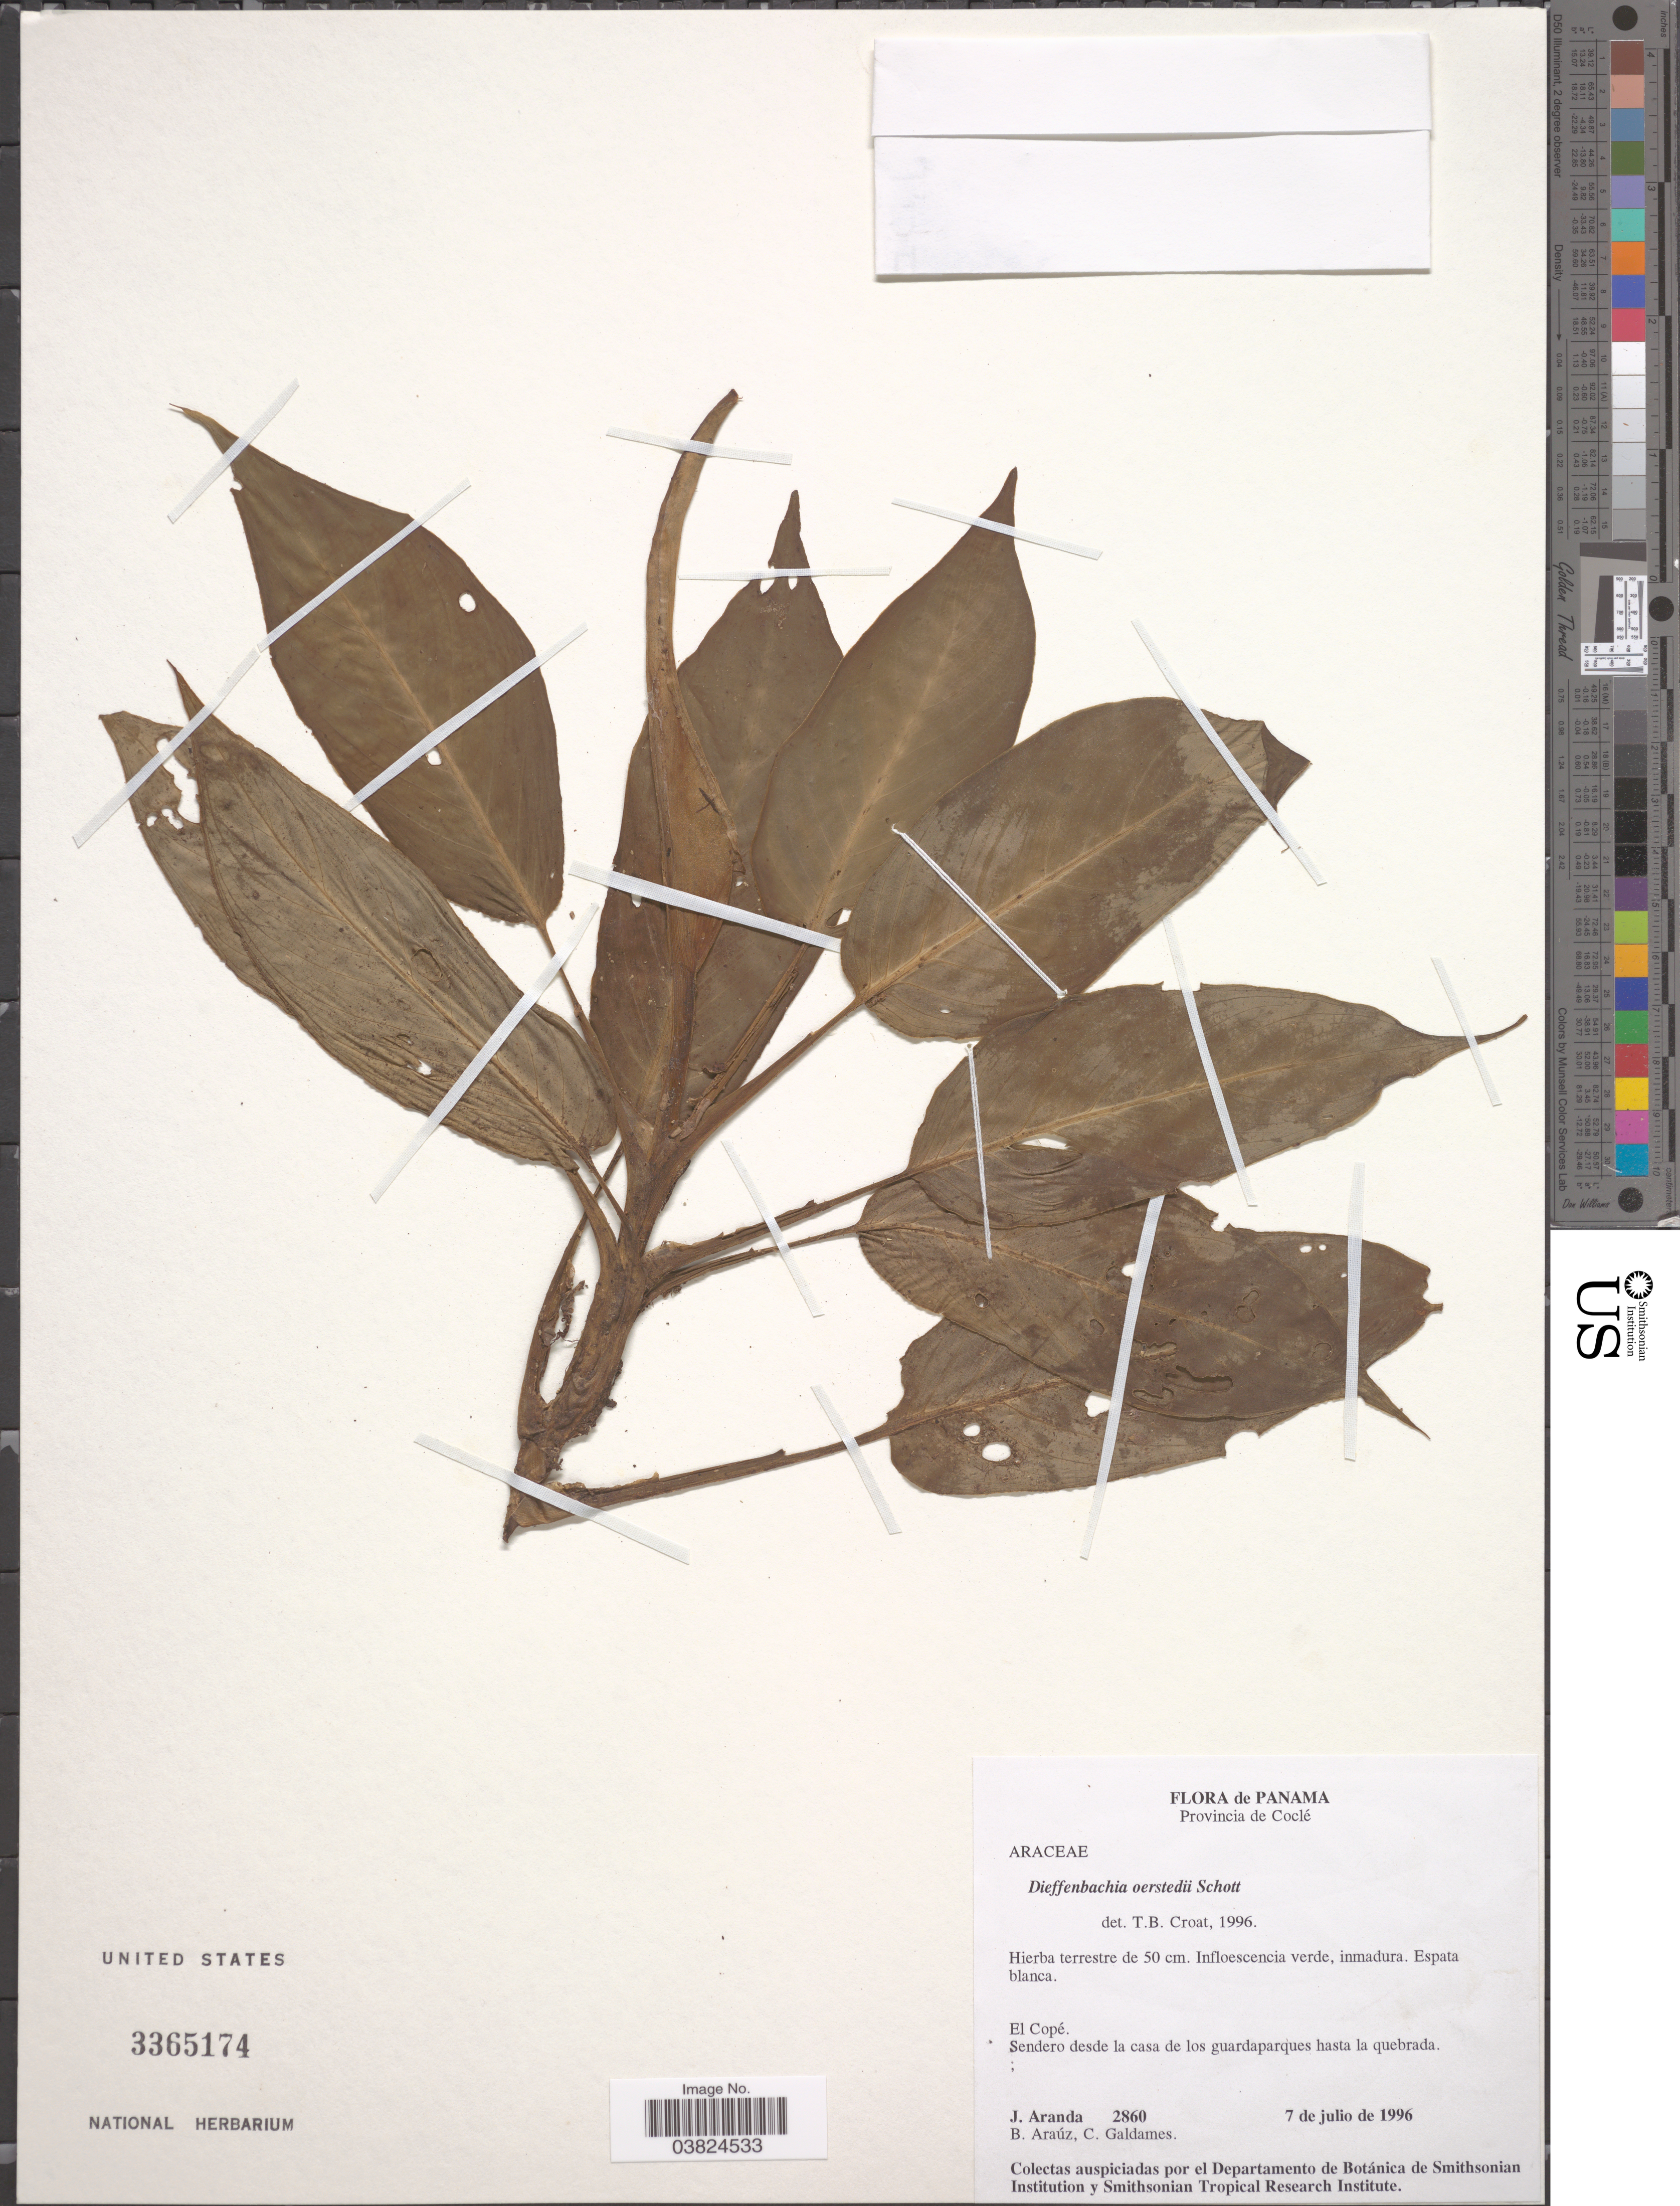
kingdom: Plantae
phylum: Tracheophyta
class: Liliopsida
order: Alismatales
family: Araceae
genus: Dieffenbachia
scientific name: Dieffenbachia oerstedii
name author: Schott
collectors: J. Aranda, B. Araúz & C. Galdames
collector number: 2860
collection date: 1996-07-07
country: Panama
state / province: Cocle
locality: El Copé. Sendero desde la casa de los guardaparques hasta la quebrada.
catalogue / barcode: US 3365174